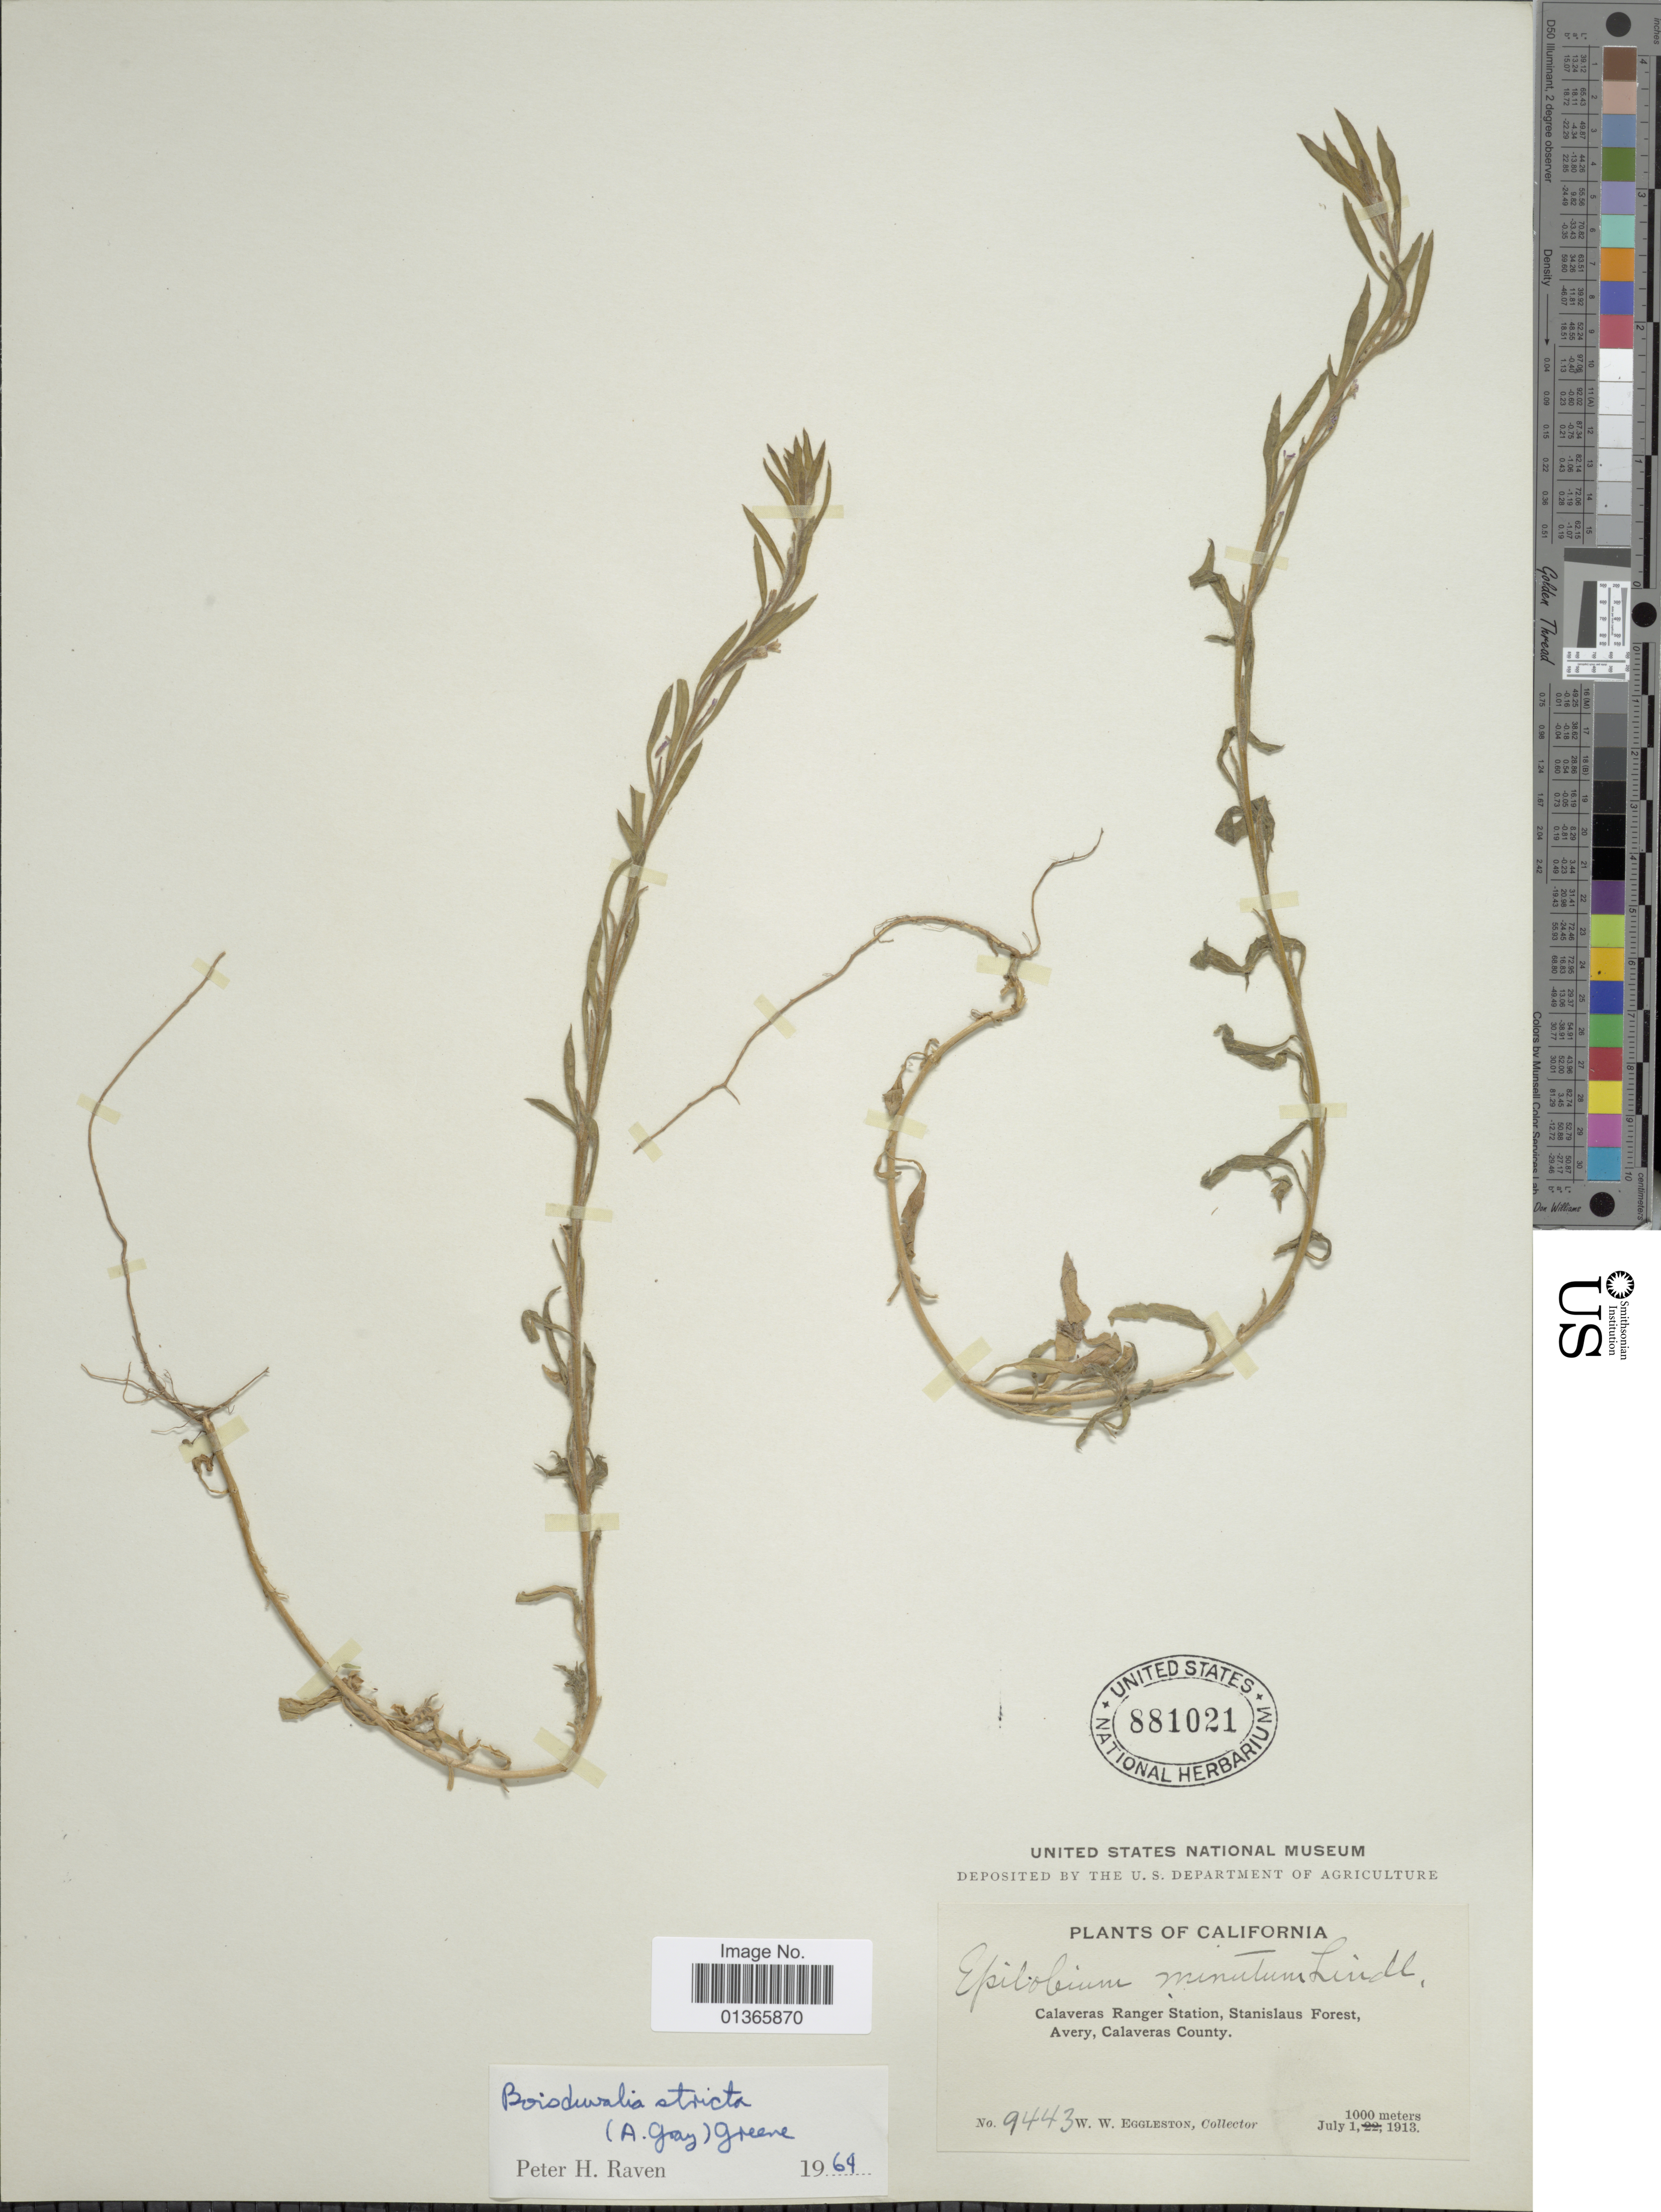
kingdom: Plantae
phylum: Tracheophyta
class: Magnoliopsida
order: Myrtales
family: Onagraceae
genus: Epilobium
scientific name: Epilobium torreyi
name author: (S. Watson) Hoch & P.H. Raven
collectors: W. W. Eggleston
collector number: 9443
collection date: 1913-07-01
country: United States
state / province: California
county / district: Calaveras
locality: Calaveras Ranger Station, Stanislaus Forest, Avery, Calaveras County.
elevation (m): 1000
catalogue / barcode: US 881021